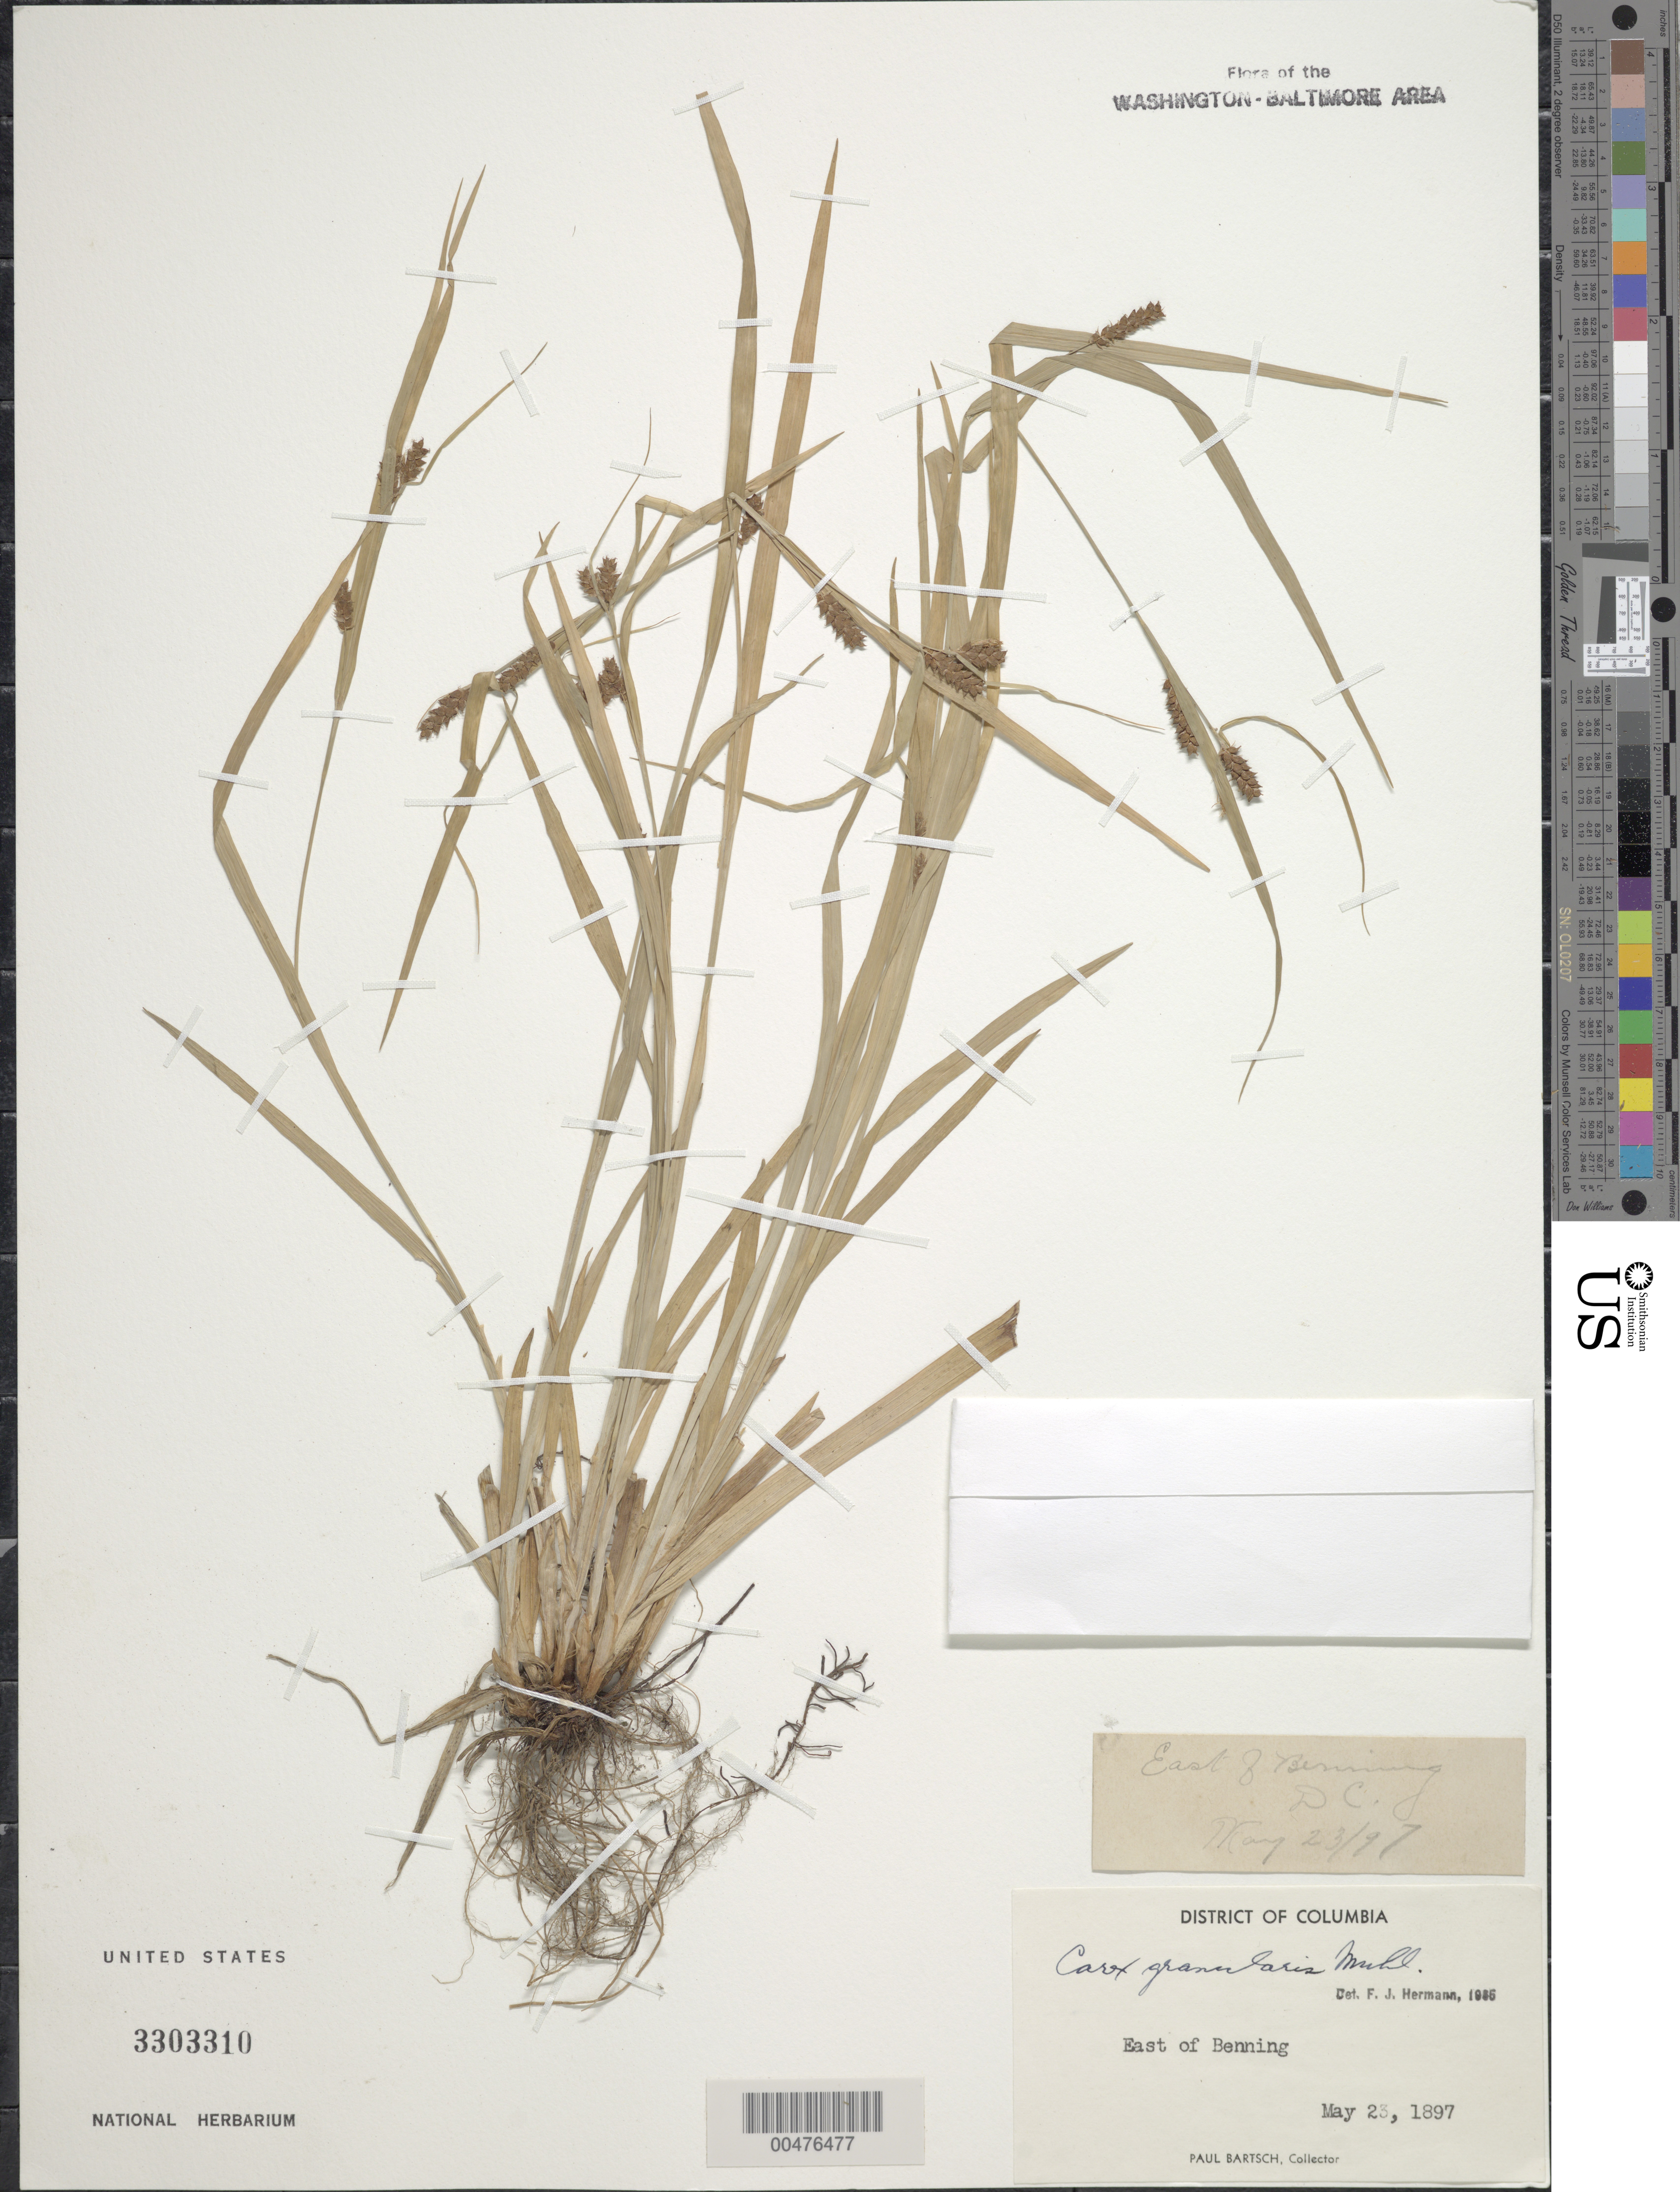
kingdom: Plantae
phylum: Tracheophyta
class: Liliopsida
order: Poales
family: Cyperaceae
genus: Carex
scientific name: Carex granularis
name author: Muhl. ex Willd.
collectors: P. Bartsch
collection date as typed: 23 May 1897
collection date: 1897-05-23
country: United States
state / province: District of Columbia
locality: E of Benning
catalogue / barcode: US 3303310